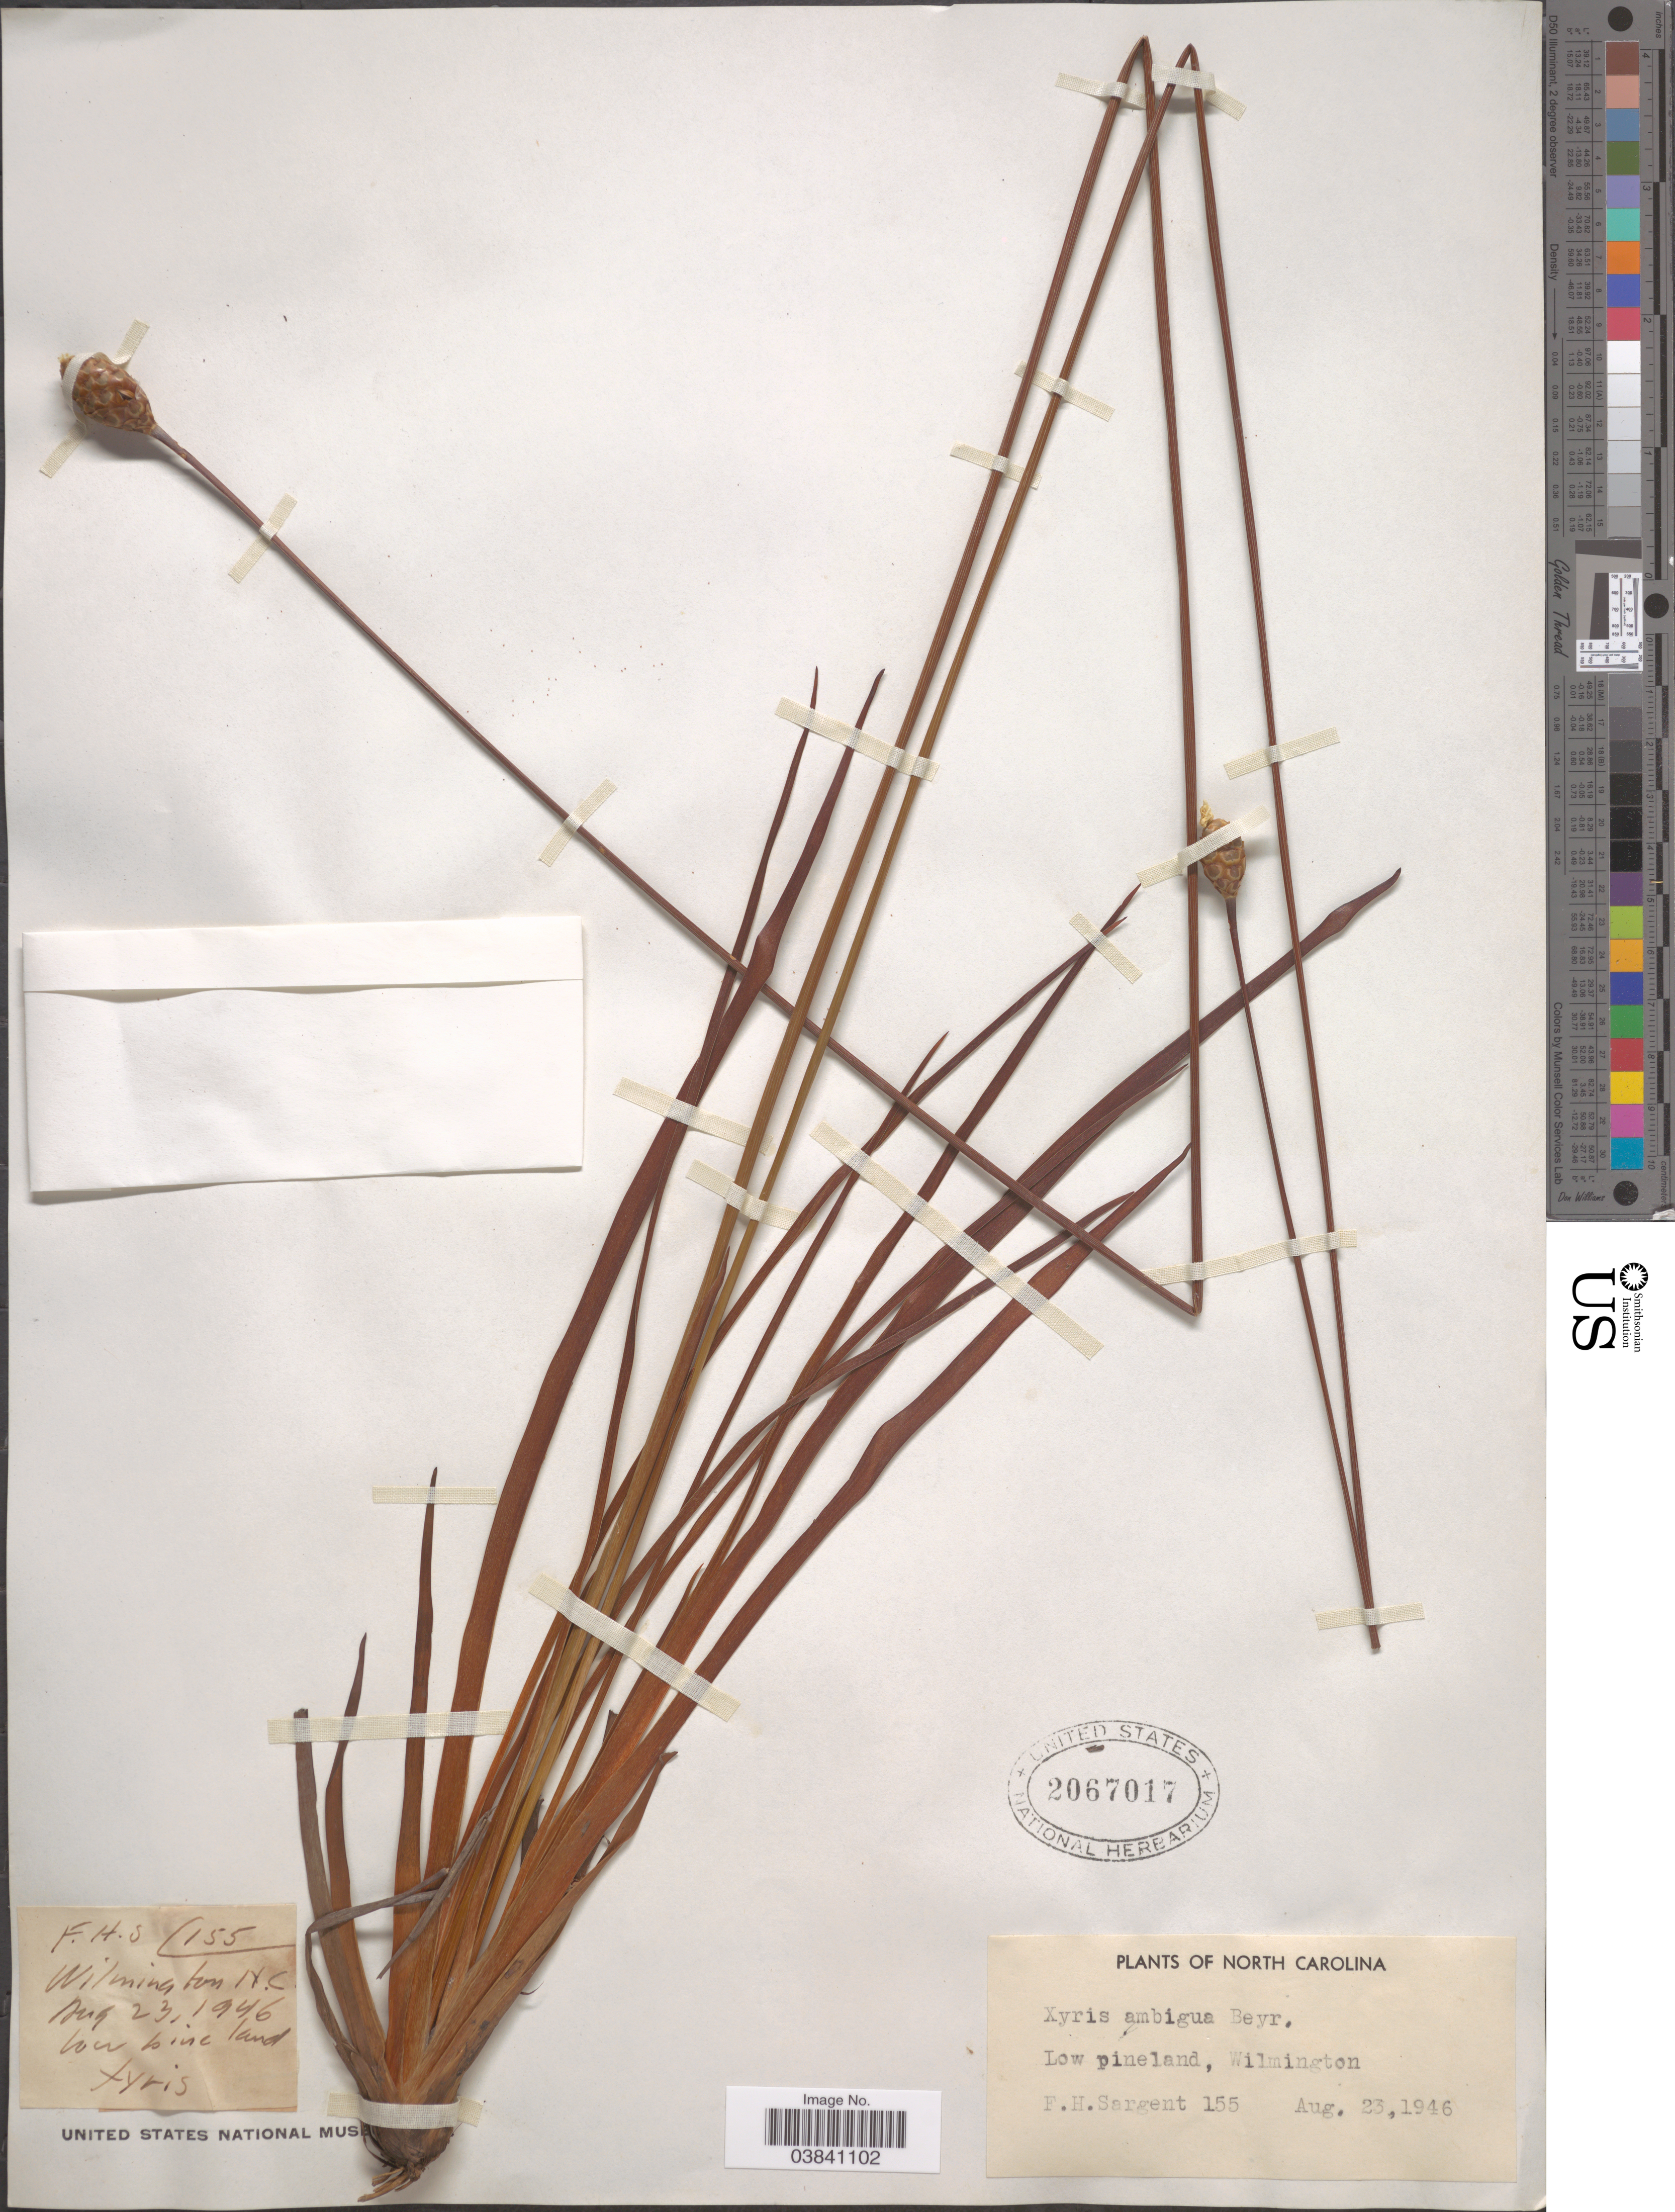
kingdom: Plantae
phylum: Tracheophyta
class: Liliopsida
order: Poales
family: Xyridaceae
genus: Xyris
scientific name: Xyris ambigua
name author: Beyr. ex Kunth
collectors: F. H. Sargent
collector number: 155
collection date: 1946-08-23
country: United States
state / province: North Carolina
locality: Low pineland, Wilmington.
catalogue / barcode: US 2067017